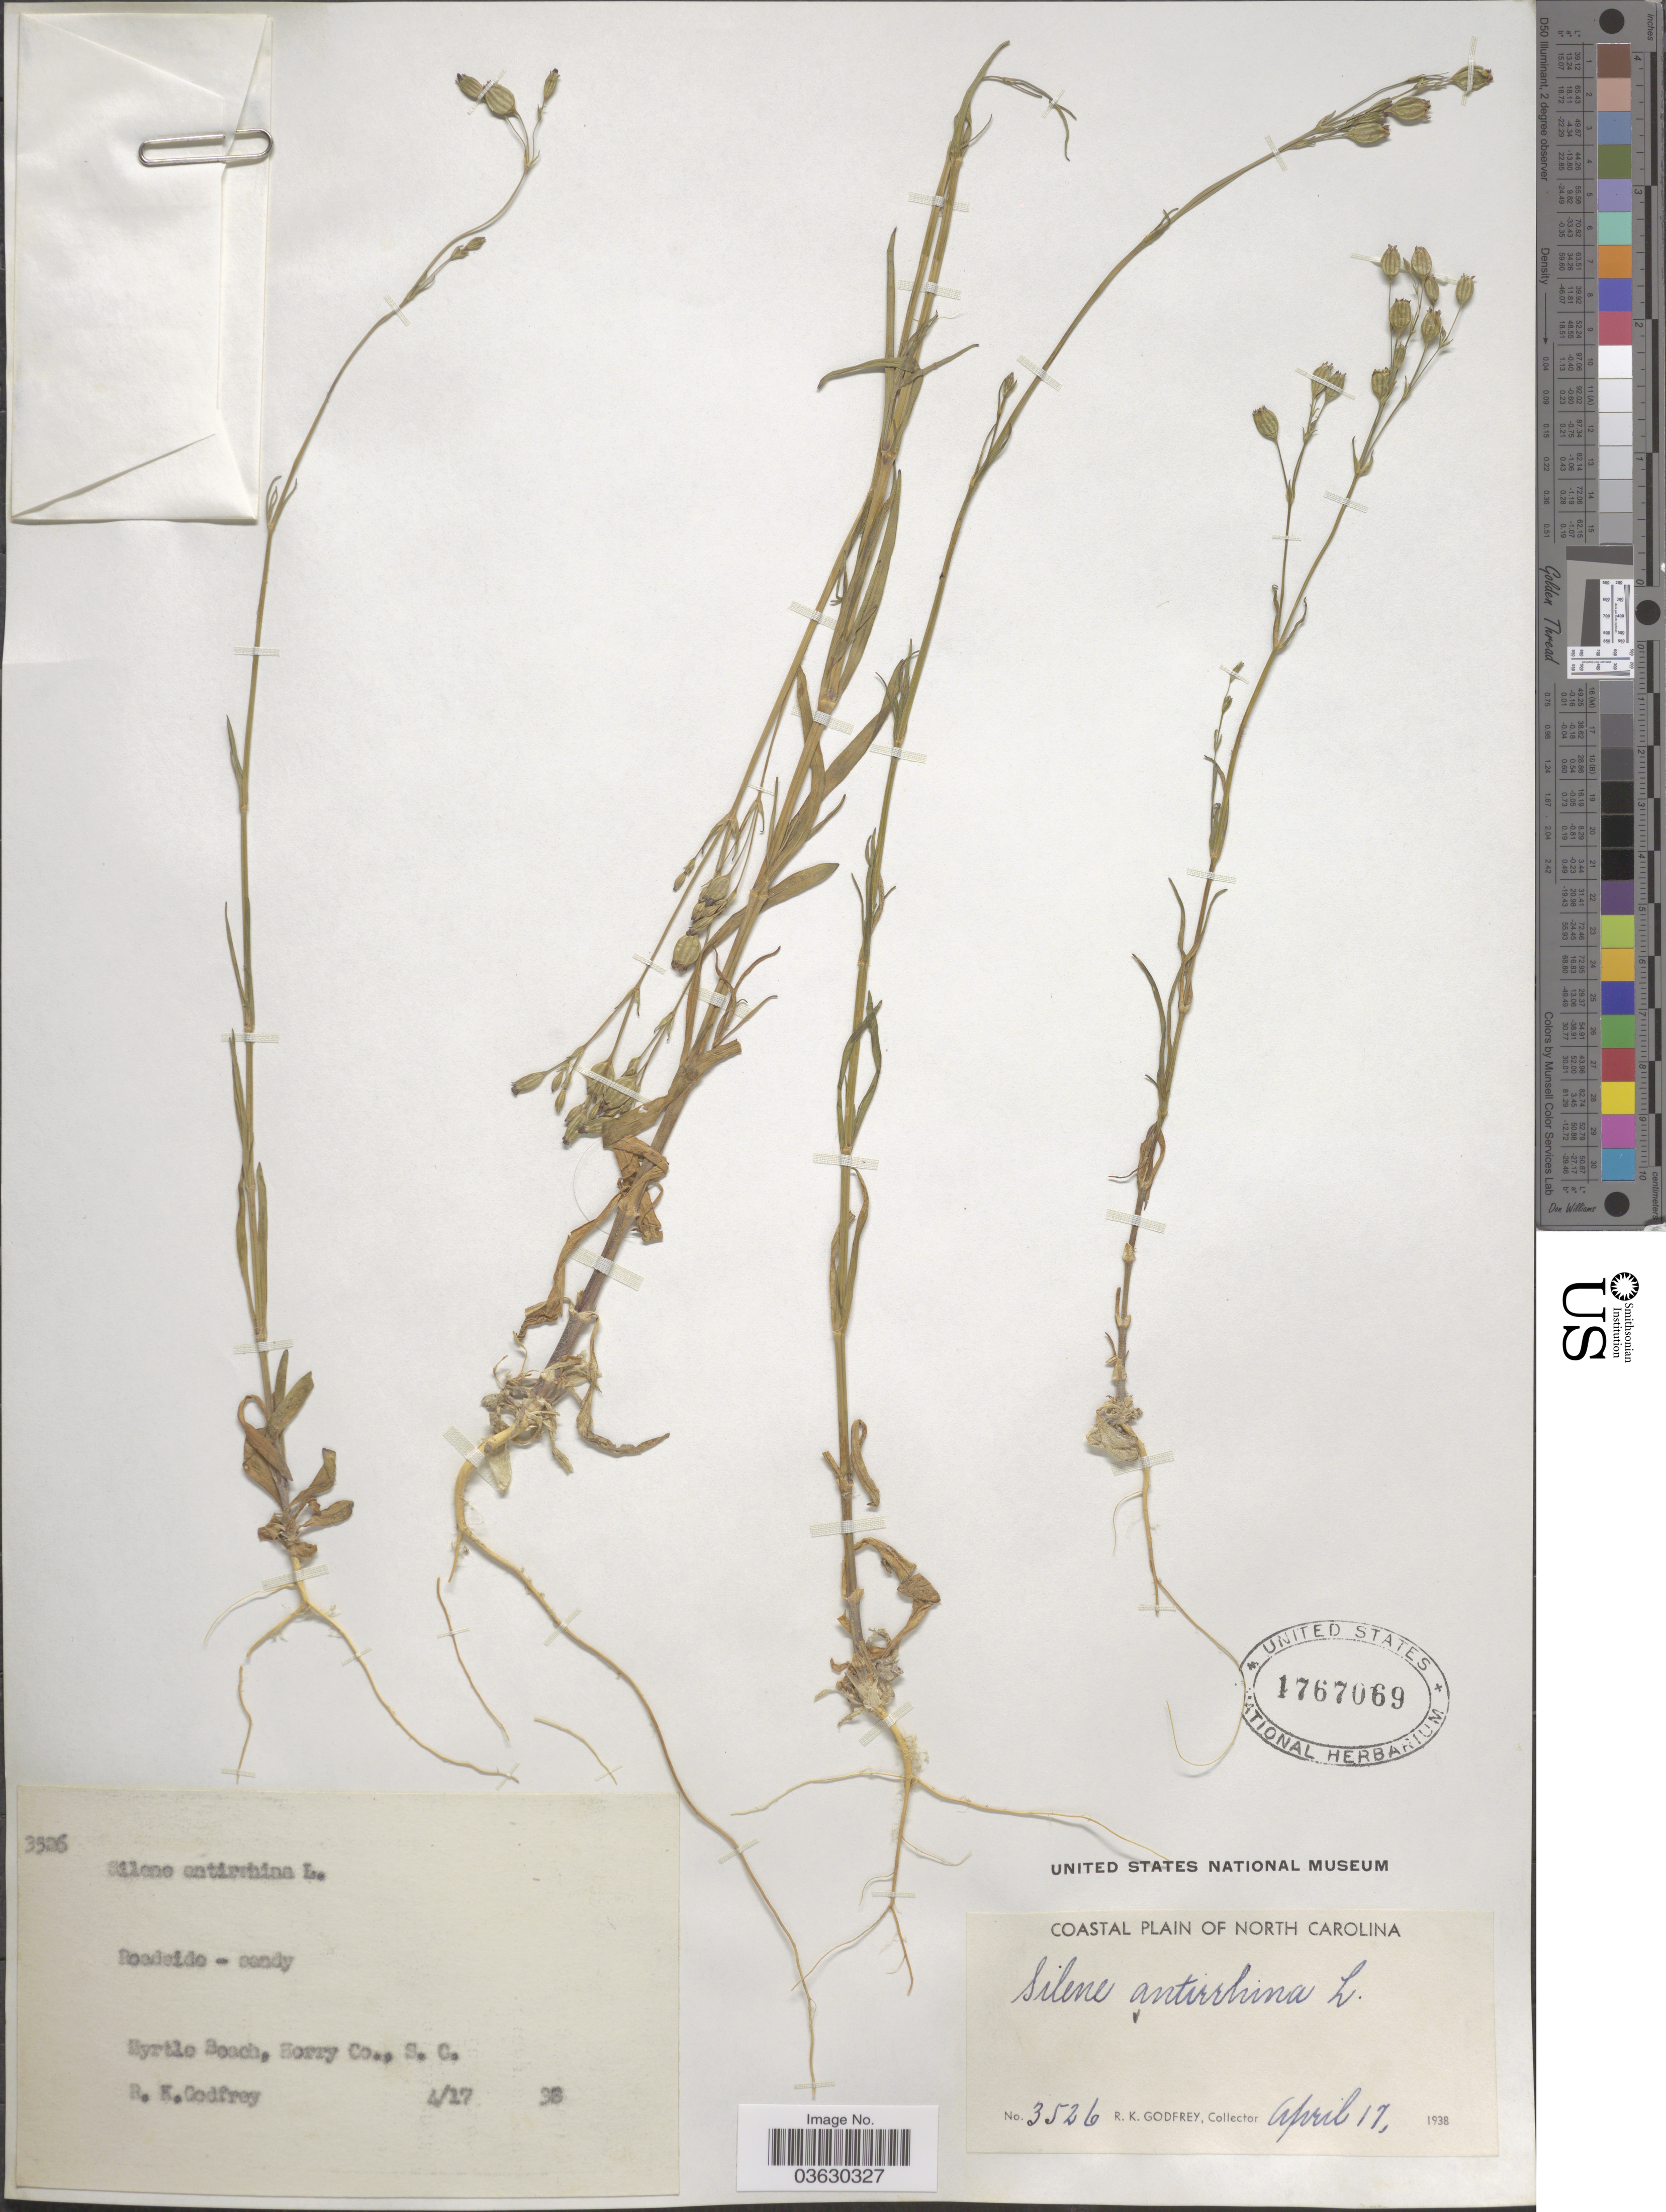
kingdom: Plantae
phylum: Tracheophyta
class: Magnoliopsida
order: Caryophyllales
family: Caryophyllaceae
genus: Silene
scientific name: Silene antirrhina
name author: L.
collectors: R. K. Godfrey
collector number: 3526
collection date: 1938-04-17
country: United States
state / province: South Carolina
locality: Coastal Plain of North Carolina. Myrtle Beach, Horry Co.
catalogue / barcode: US 1767069